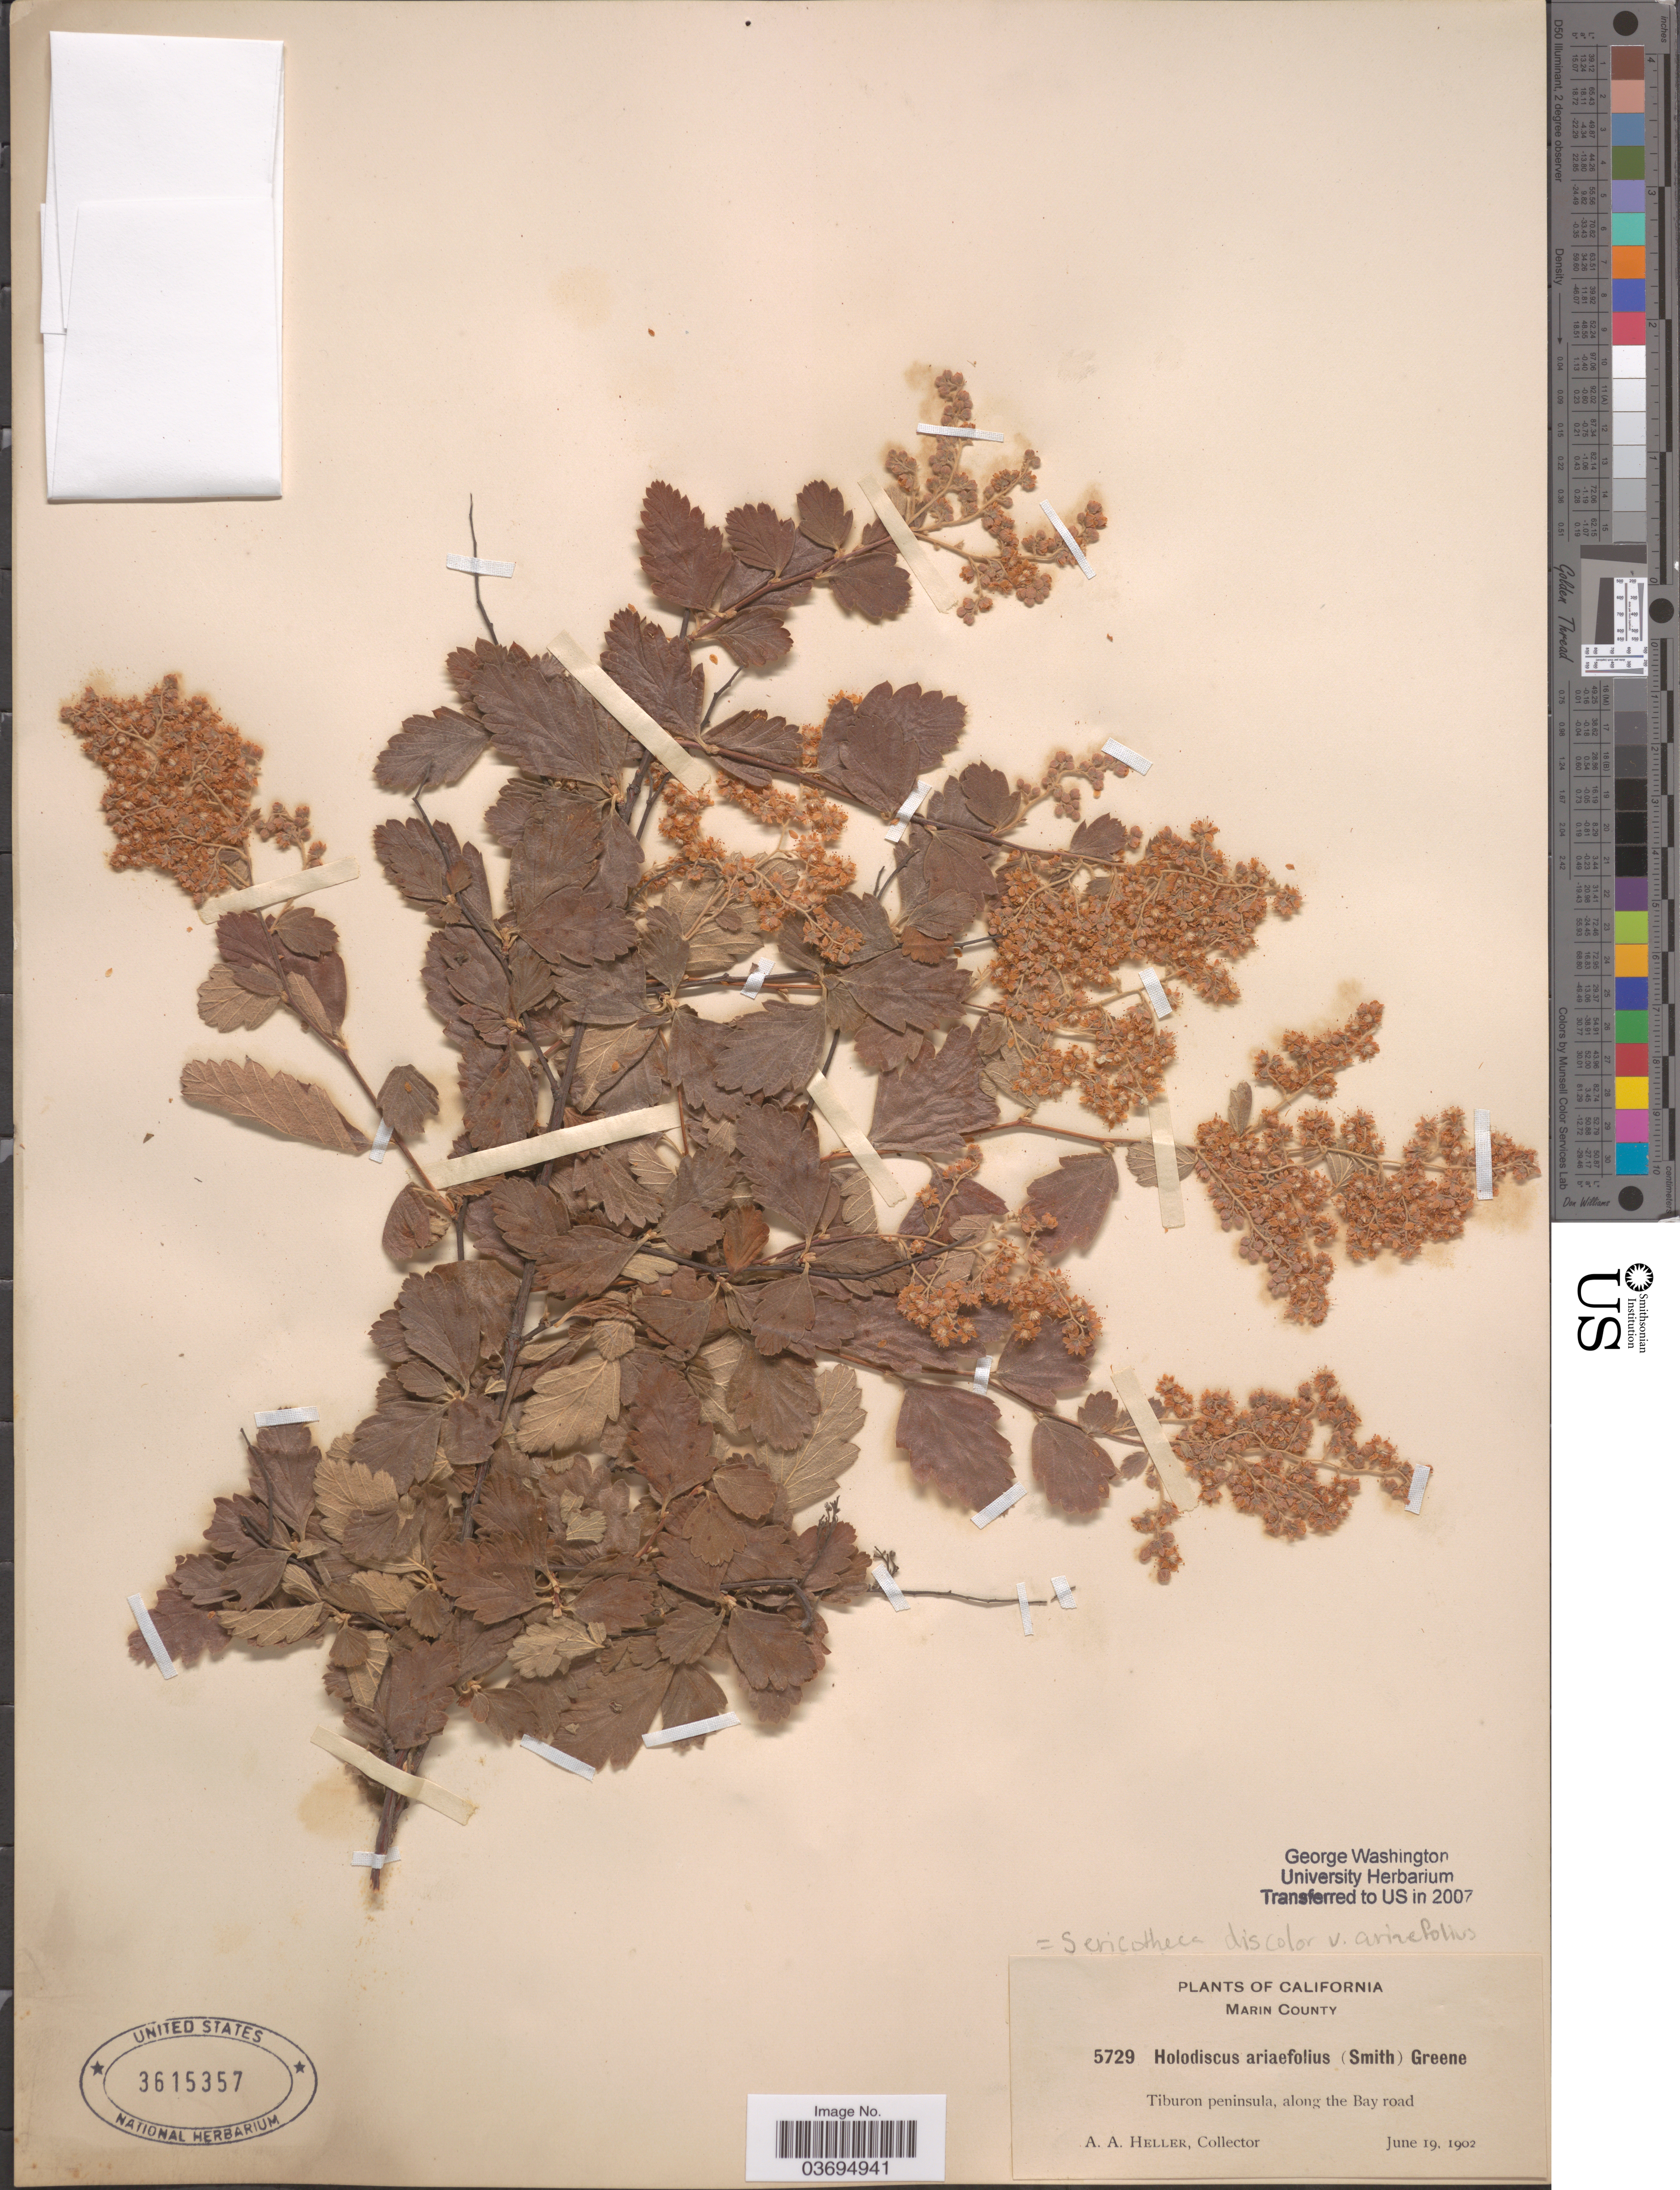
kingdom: Plantae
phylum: Tracheophyta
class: Magnoliopsida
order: Rosales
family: Rosaceae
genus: Holodiscus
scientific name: Holodiscus discolor var. discolor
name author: (Pursh) Maxim.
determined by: Strong, Mark T., (BOT), Smithsonian Institution - National Museum of Natural History (UNITED STATES)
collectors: A. A. Heller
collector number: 5729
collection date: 1902-06-19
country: United States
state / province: California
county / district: Marin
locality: Marin County. Tiburon peninsula, alonh the Bay road.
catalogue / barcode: US 3615357